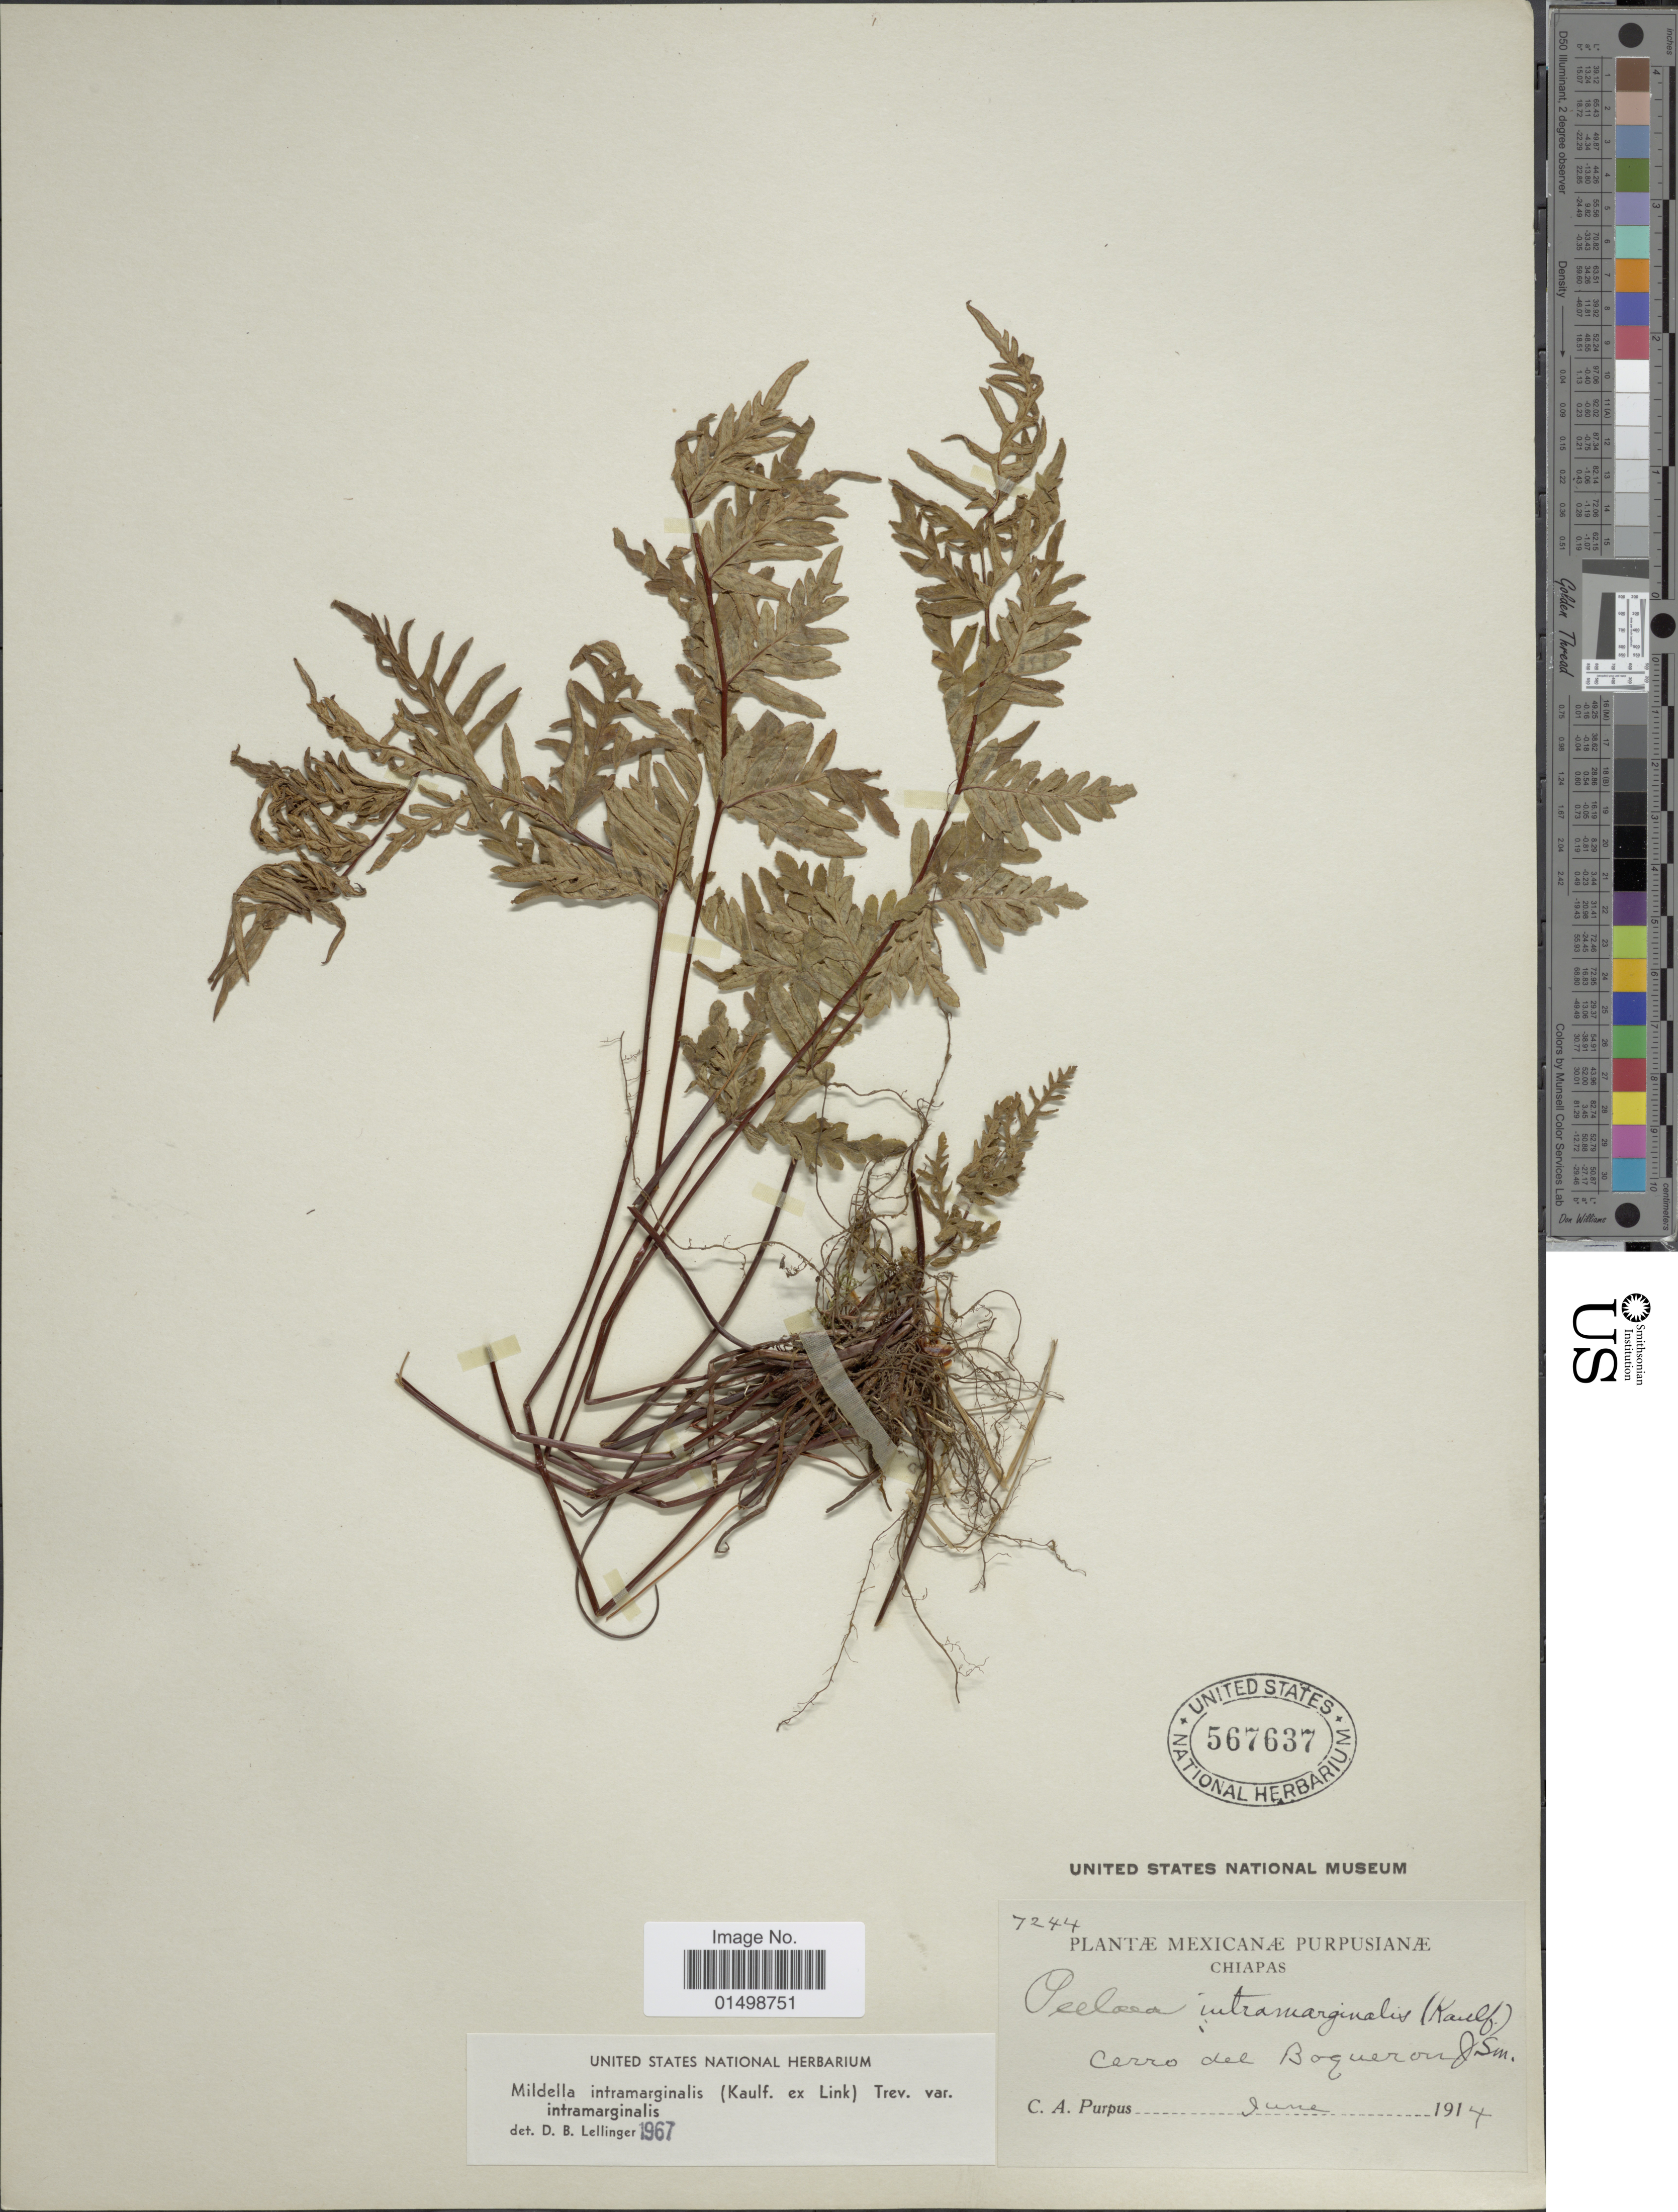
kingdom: Plantae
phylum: Tracheophyta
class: Polypodiopsida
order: Polypodiales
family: Pteridaceae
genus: Cheilanthes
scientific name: Cheilanthes intramarginalis var. intramarginalis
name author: (Kaulf.) Hook.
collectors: C. A. Purpus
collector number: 7244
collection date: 1914-06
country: Mexico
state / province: Chiapas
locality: Cerro del Boqueron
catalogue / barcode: US 567637